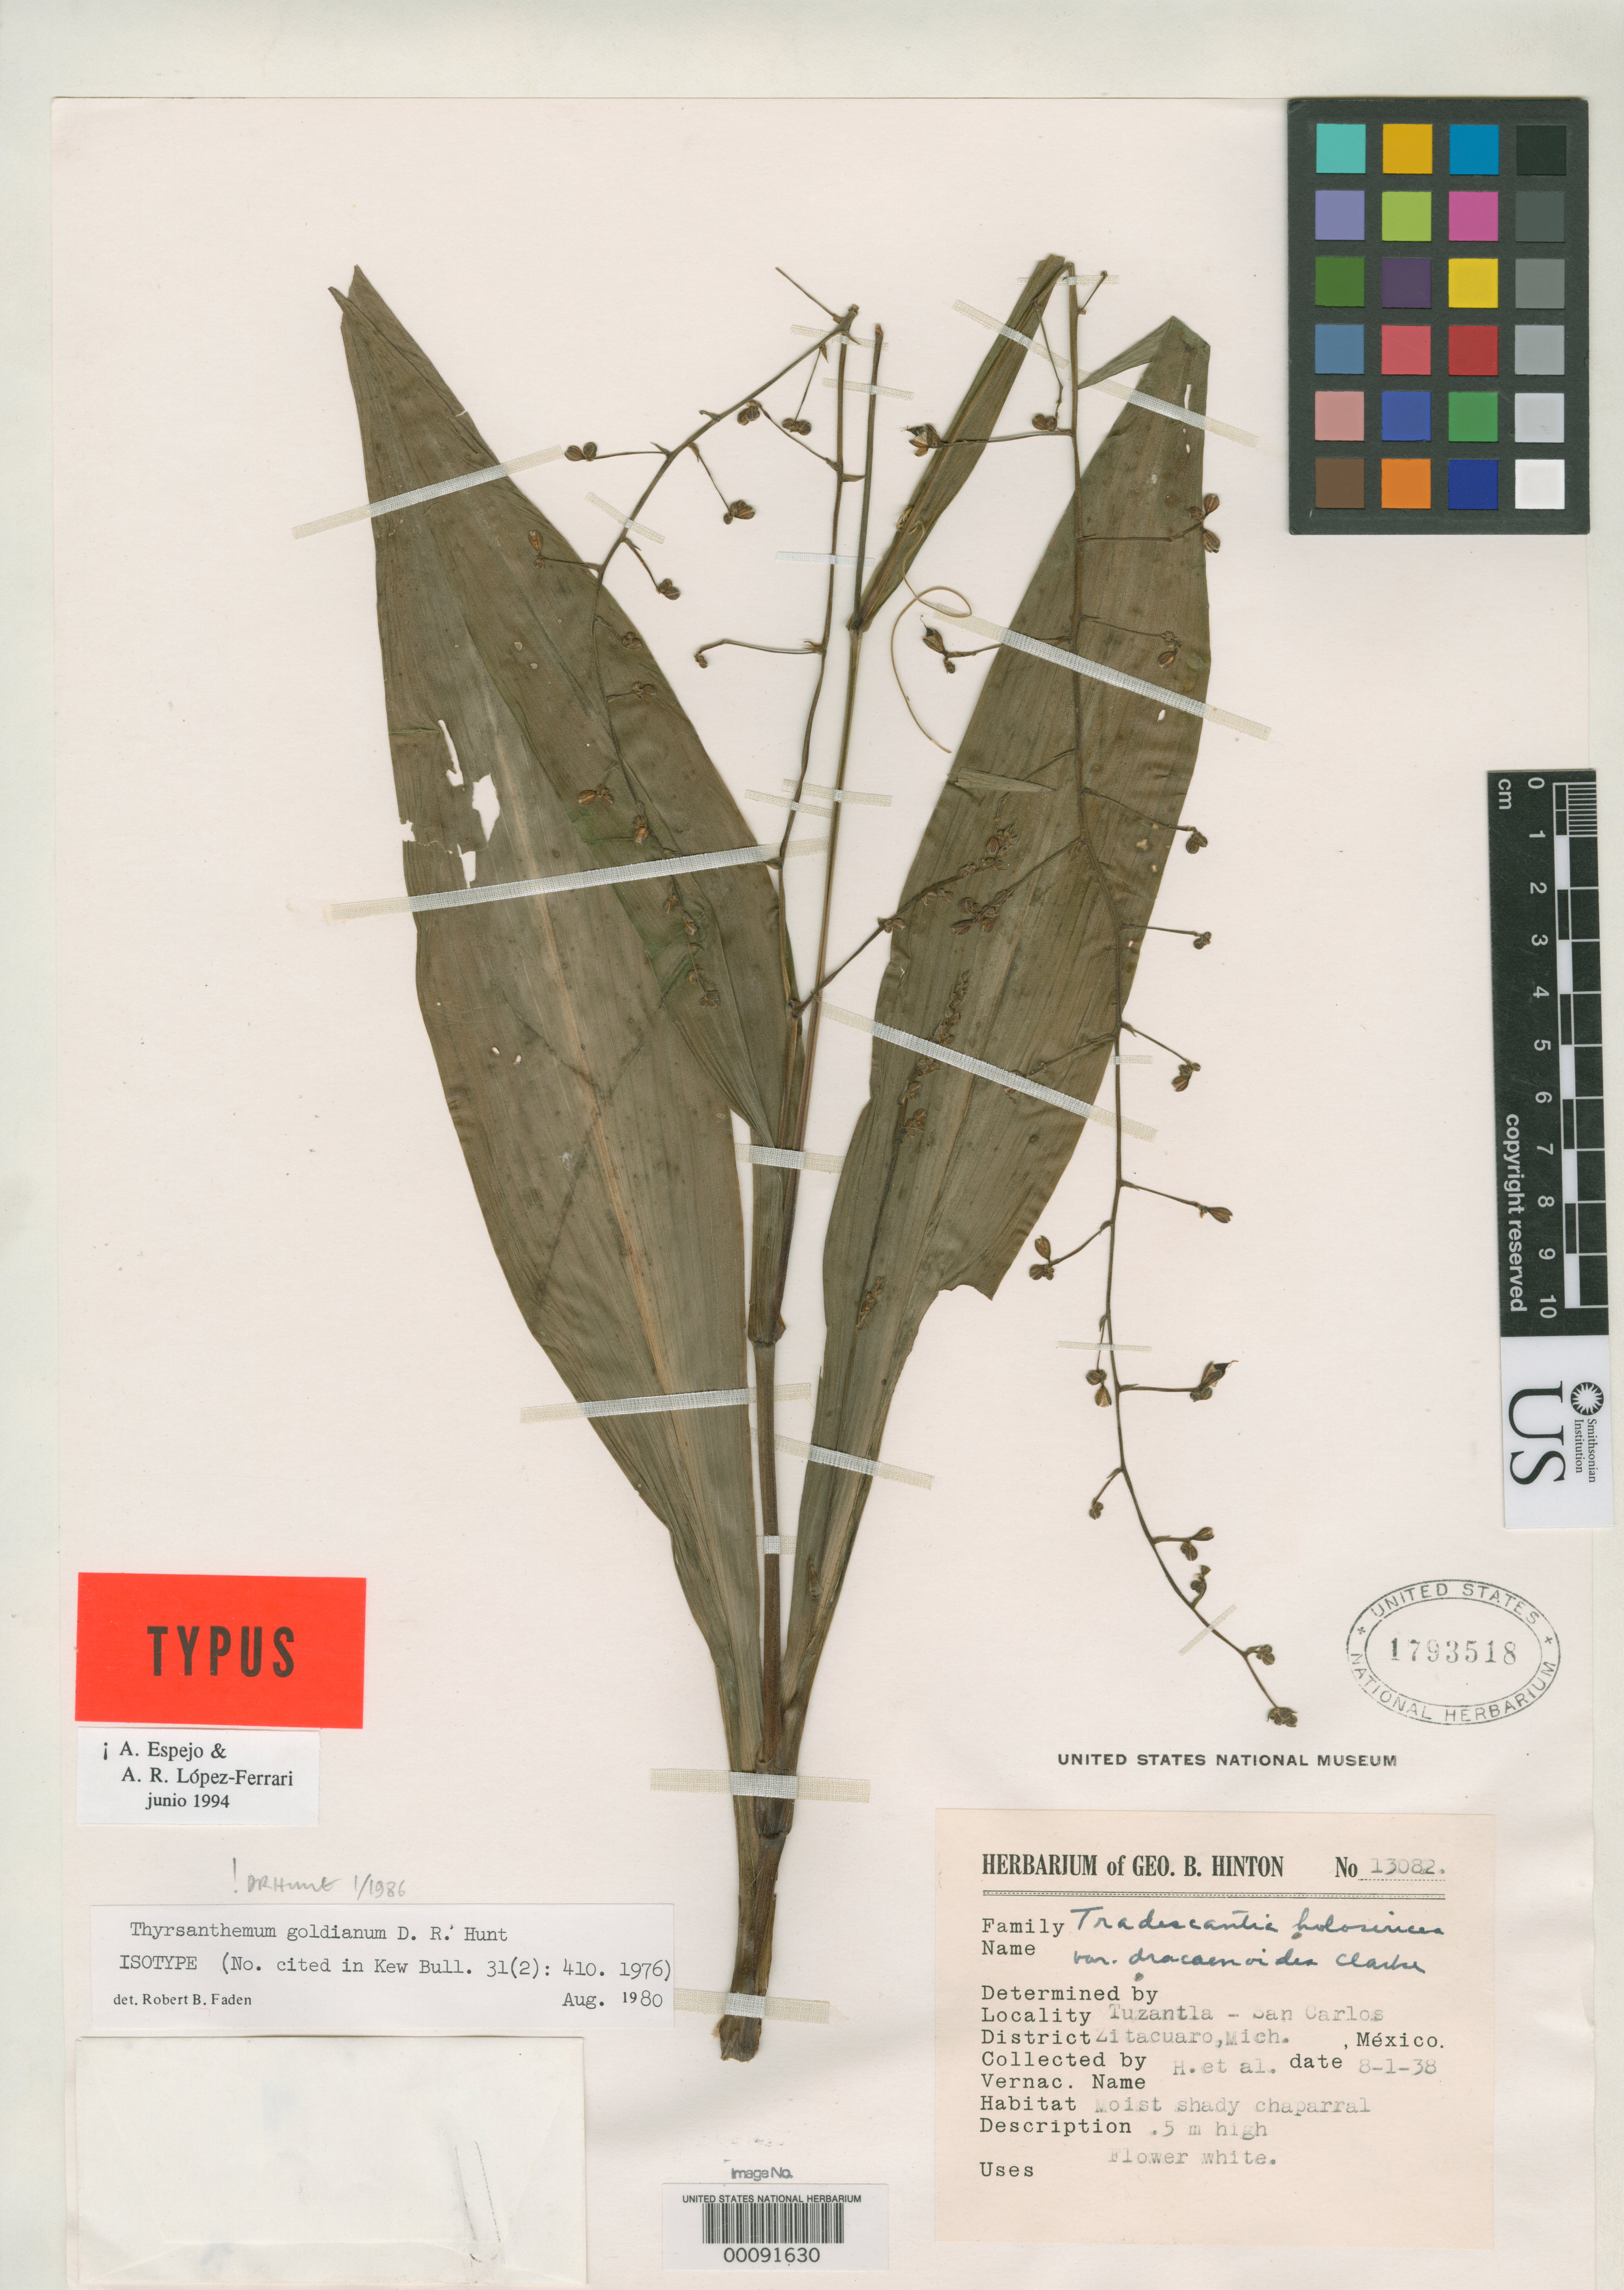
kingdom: Plantae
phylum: Tracheophyta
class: Liliopsida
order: Commelinales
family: Commelinaceae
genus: Thyrsanthemum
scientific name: Thyrsanthemum goldianum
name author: D.R. Hunt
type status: Isotype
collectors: G. B. Hinton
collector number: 13082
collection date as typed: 01 Aug 1938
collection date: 1938-08-01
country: Mexico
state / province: Michoacán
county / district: Zitacuaro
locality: Tuzantla - San Carlos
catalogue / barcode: US 1793518